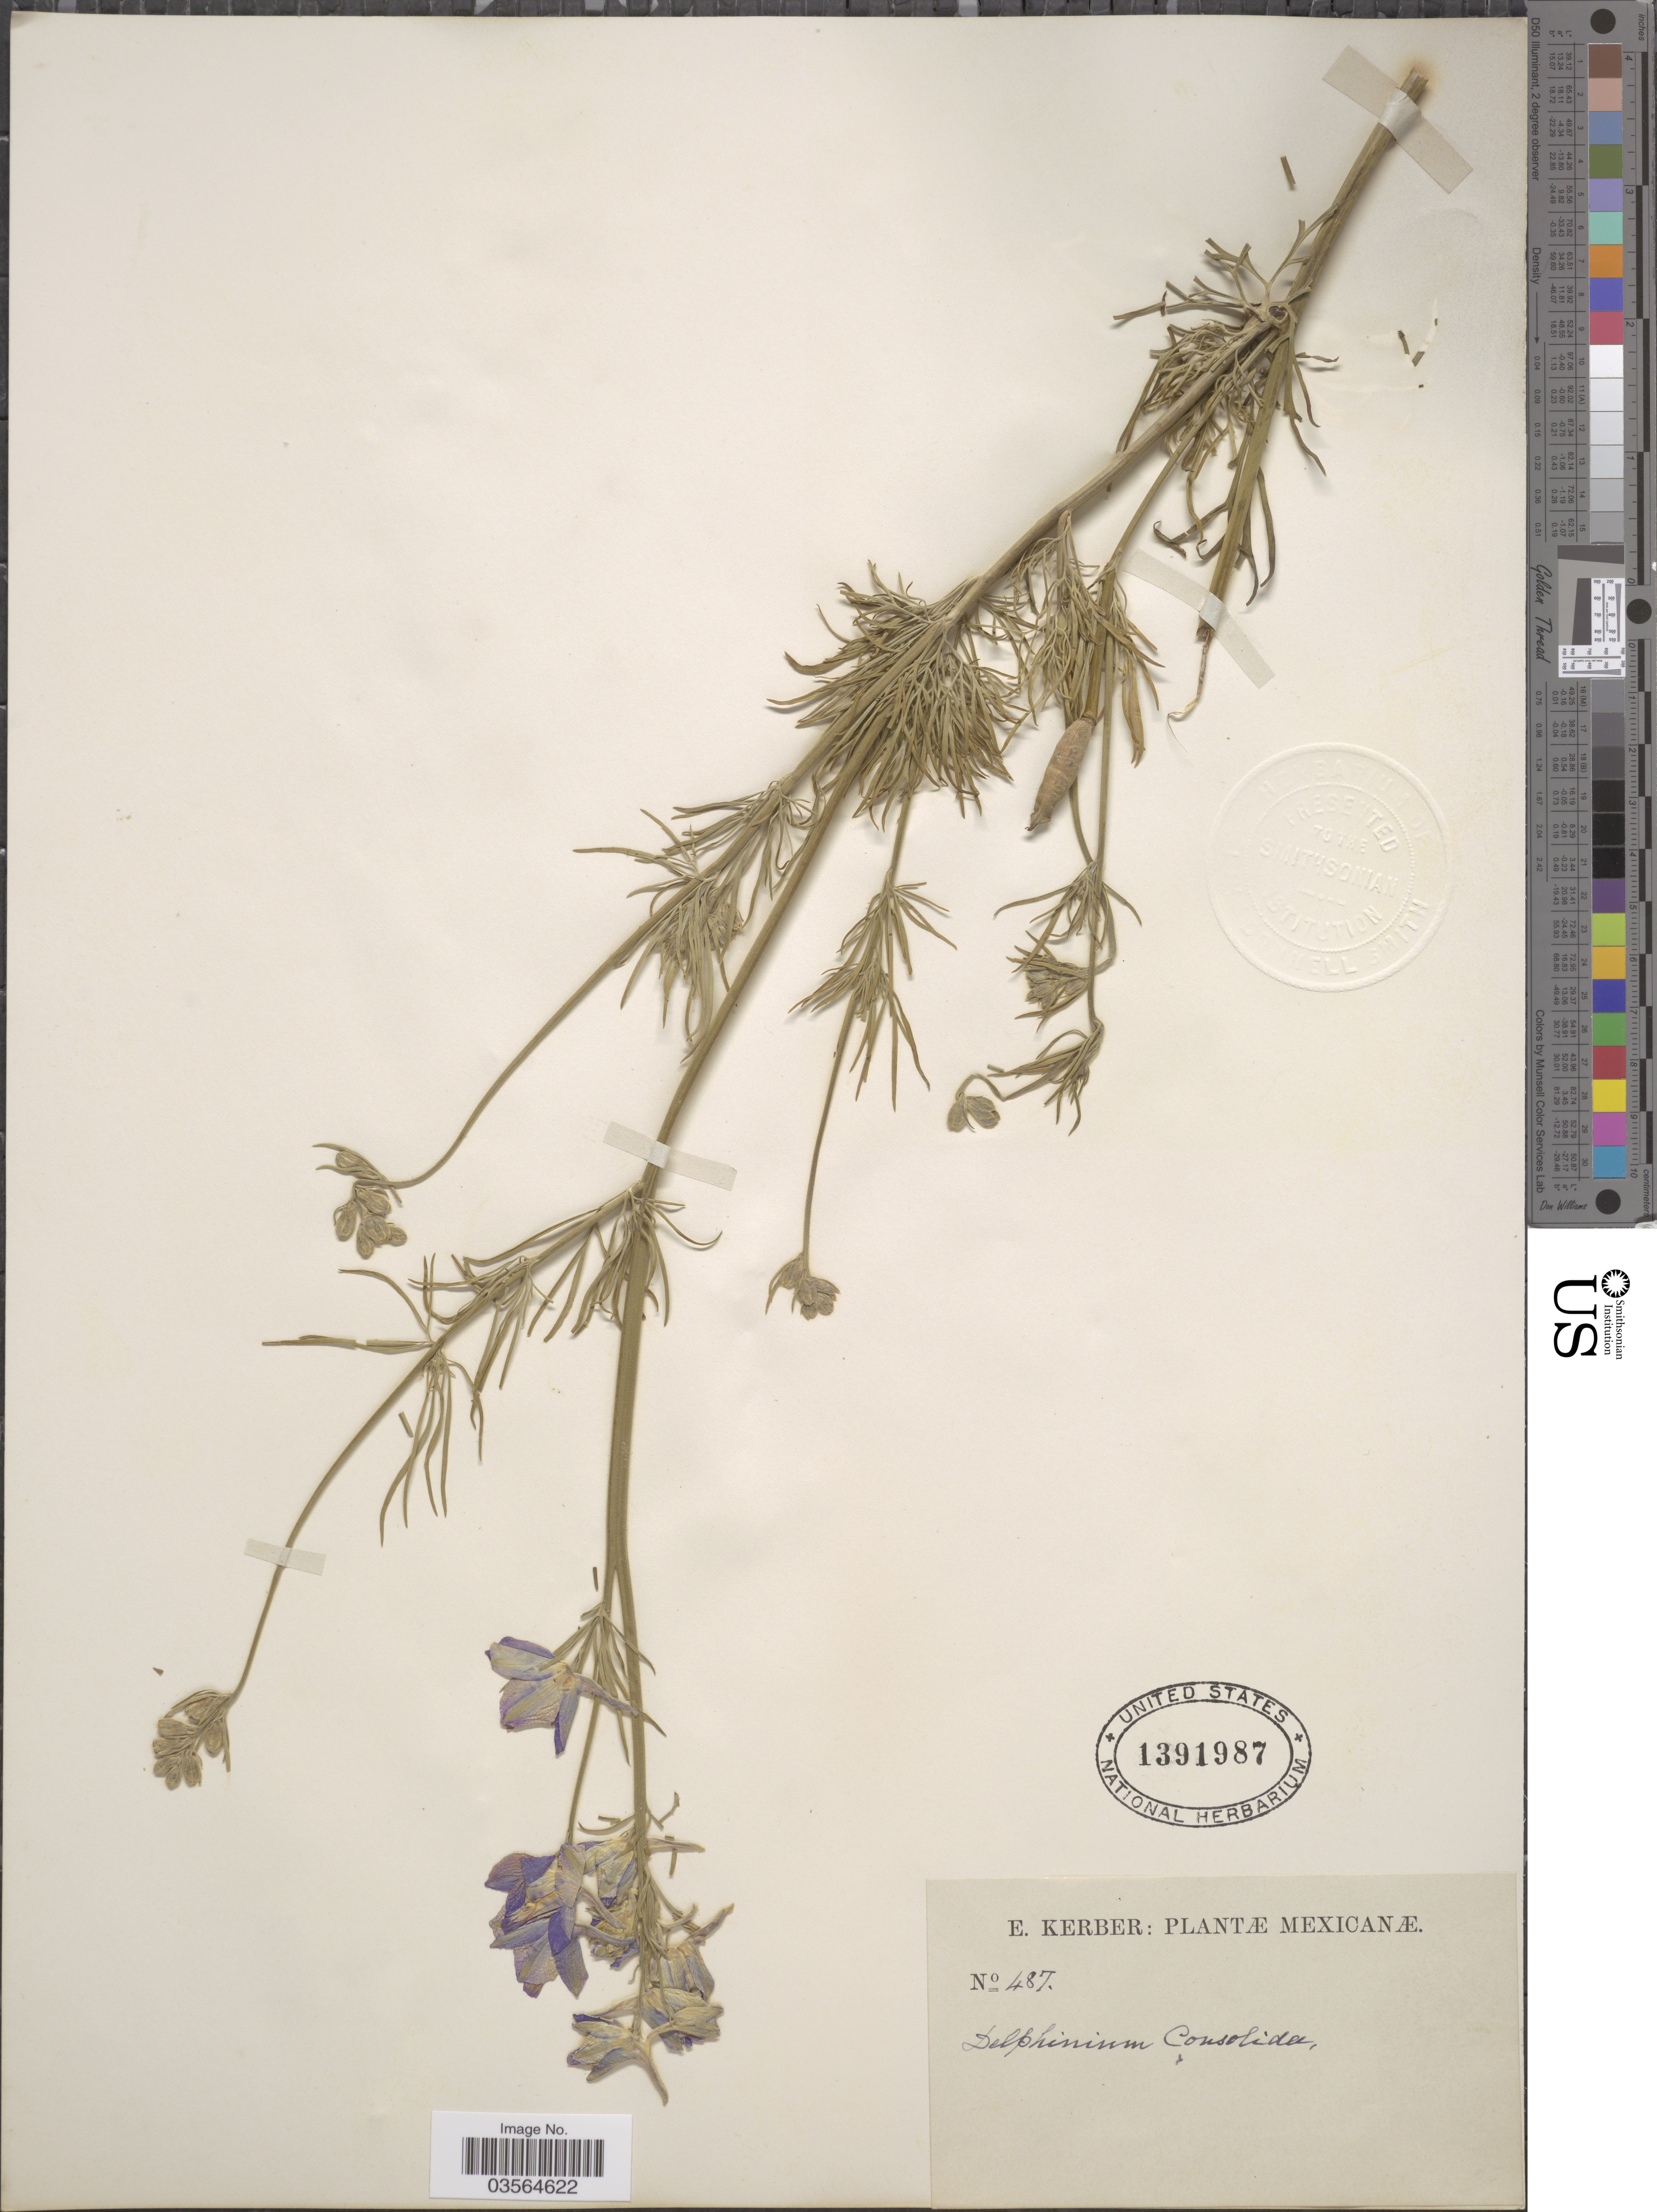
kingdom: Plantae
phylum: Tracheophyta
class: Magnoliopsida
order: Ranunculales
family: Ranunculaceae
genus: Delphinium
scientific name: Delphinium consolida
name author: L.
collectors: E. Kerber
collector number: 487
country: Mexico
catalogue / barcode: US 1391987